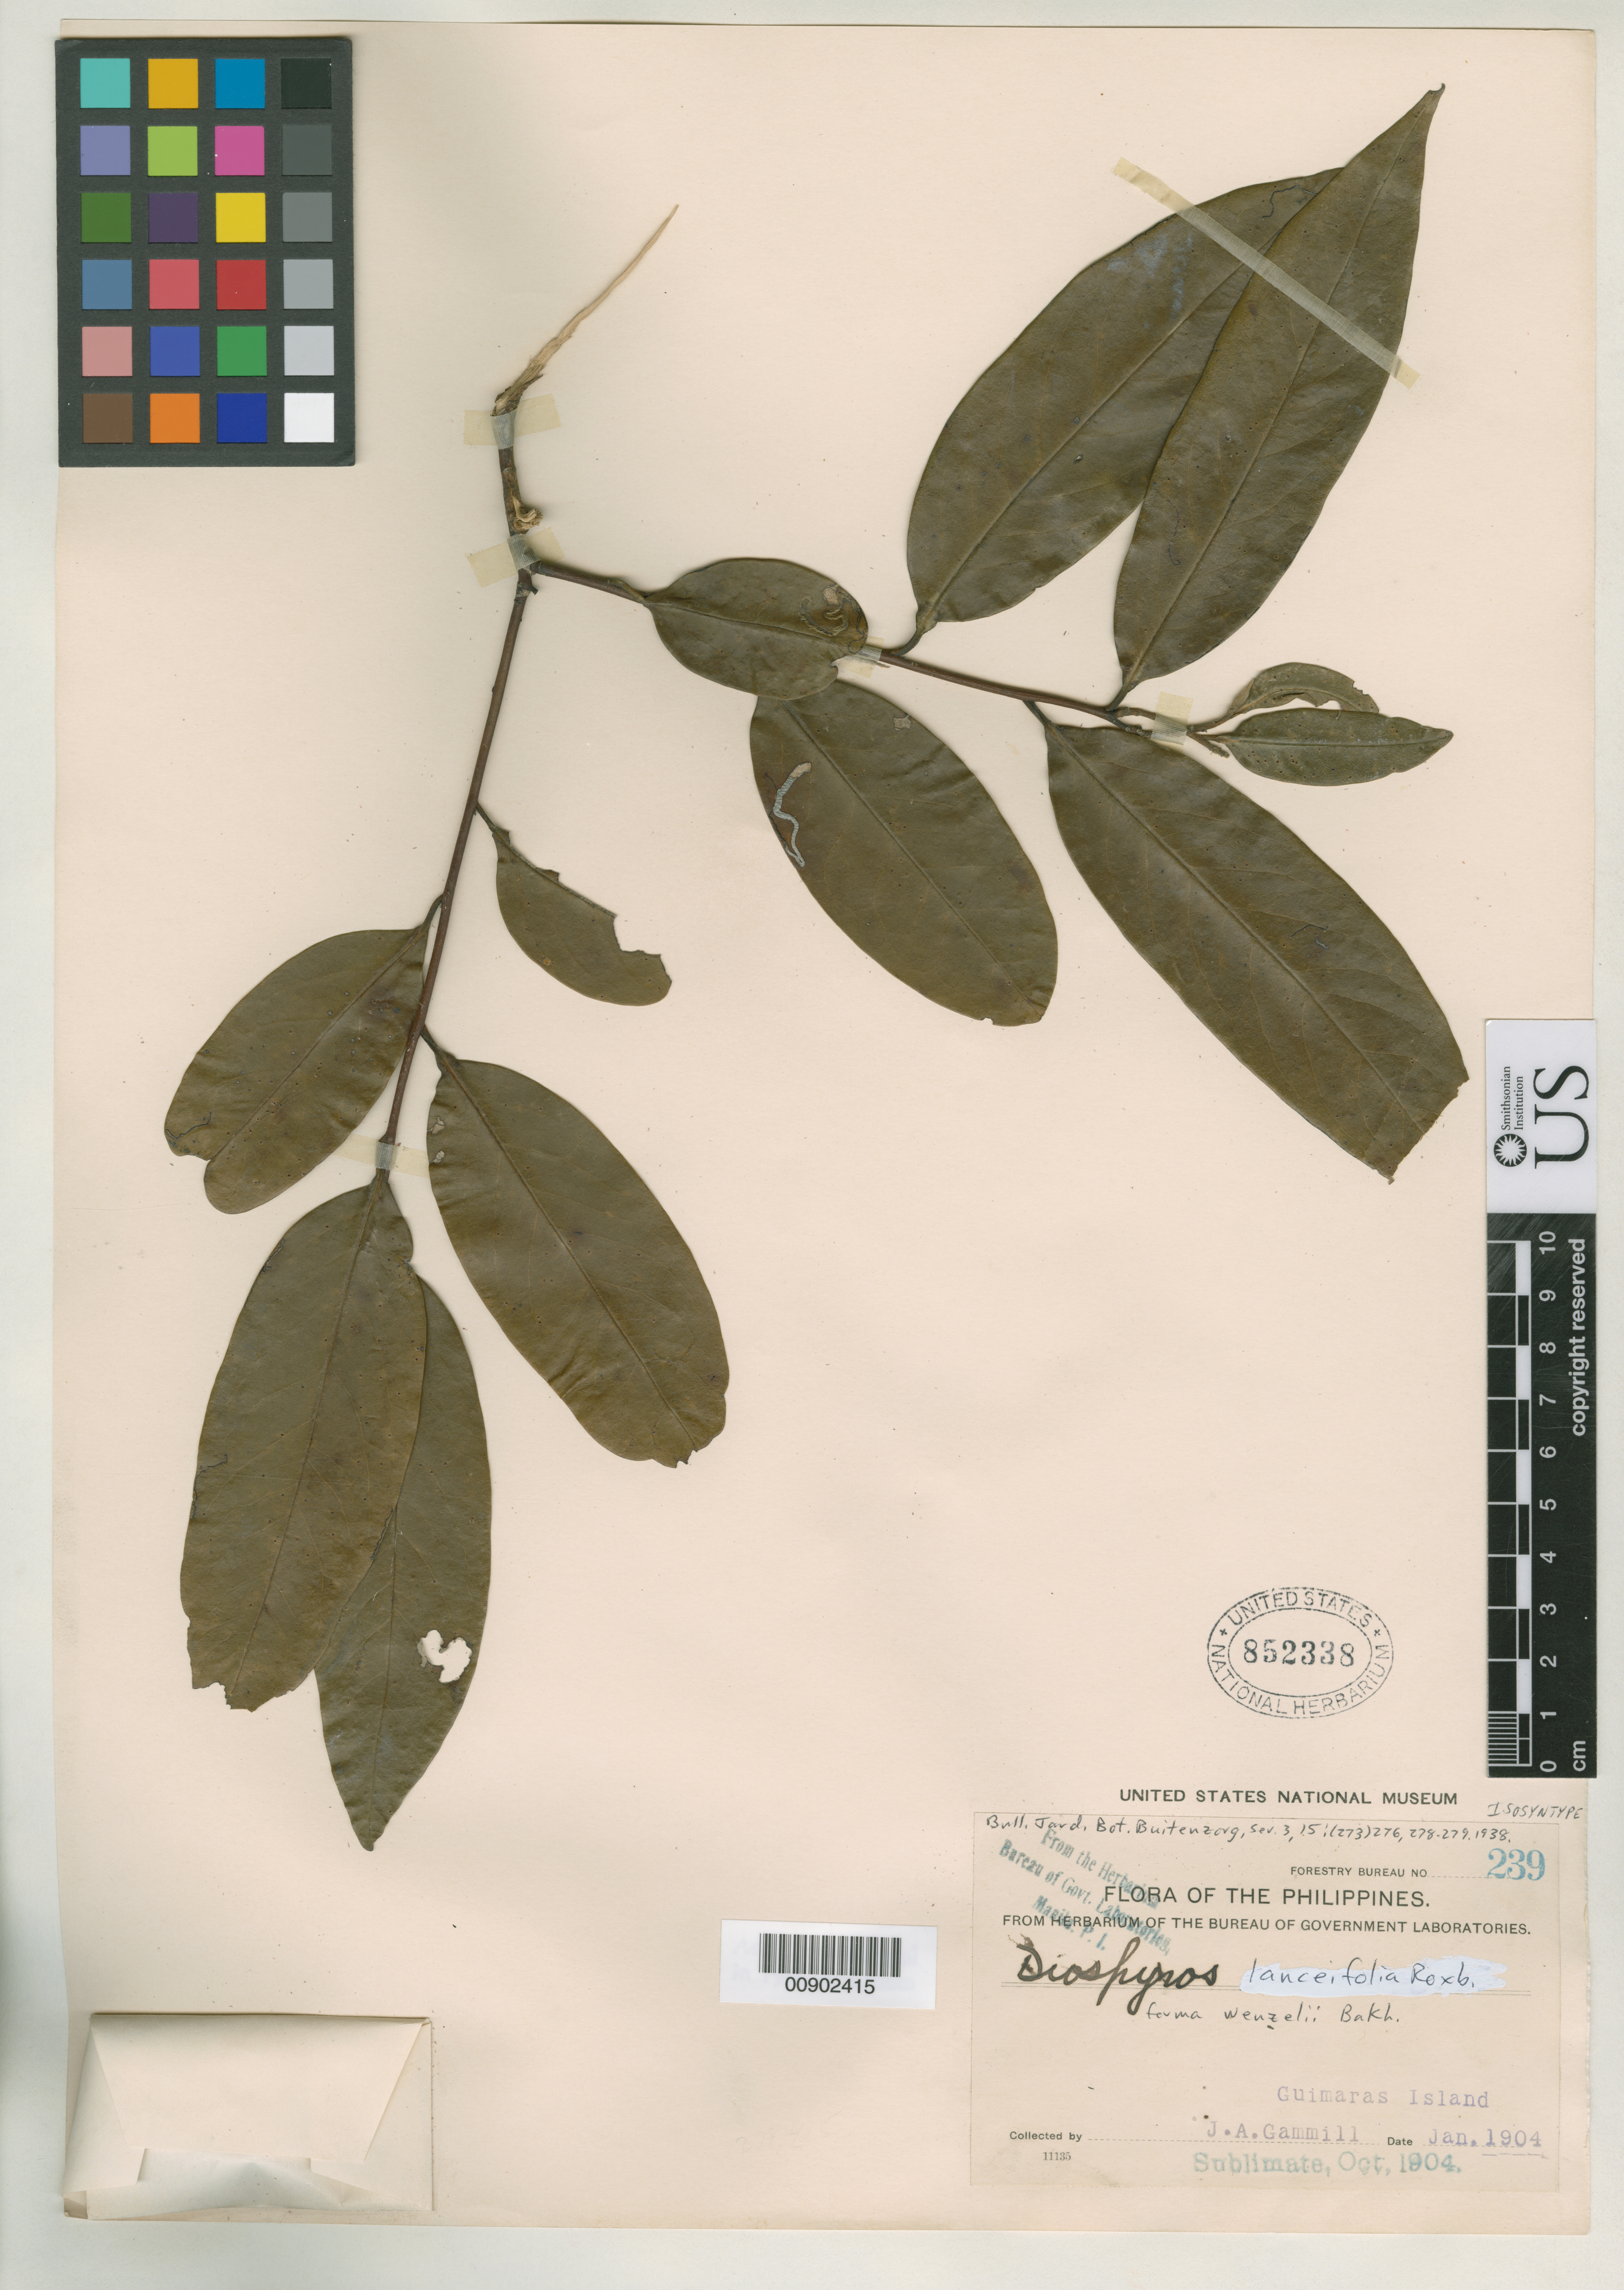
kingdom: Plantae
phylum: Tracheophyta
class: Magnoliopsida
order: Ericales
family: Ebenaceae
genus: Diospyros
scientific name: Diospyros lanceifolia f. wenzelii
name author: Bakh.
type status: Isosyntype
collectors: J. Gammill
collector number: For. Bur. 239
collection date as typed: Jan 1904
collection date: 1904-01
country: Philippines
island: Guimaras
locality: Guimaras Island.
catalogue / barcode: US 852338